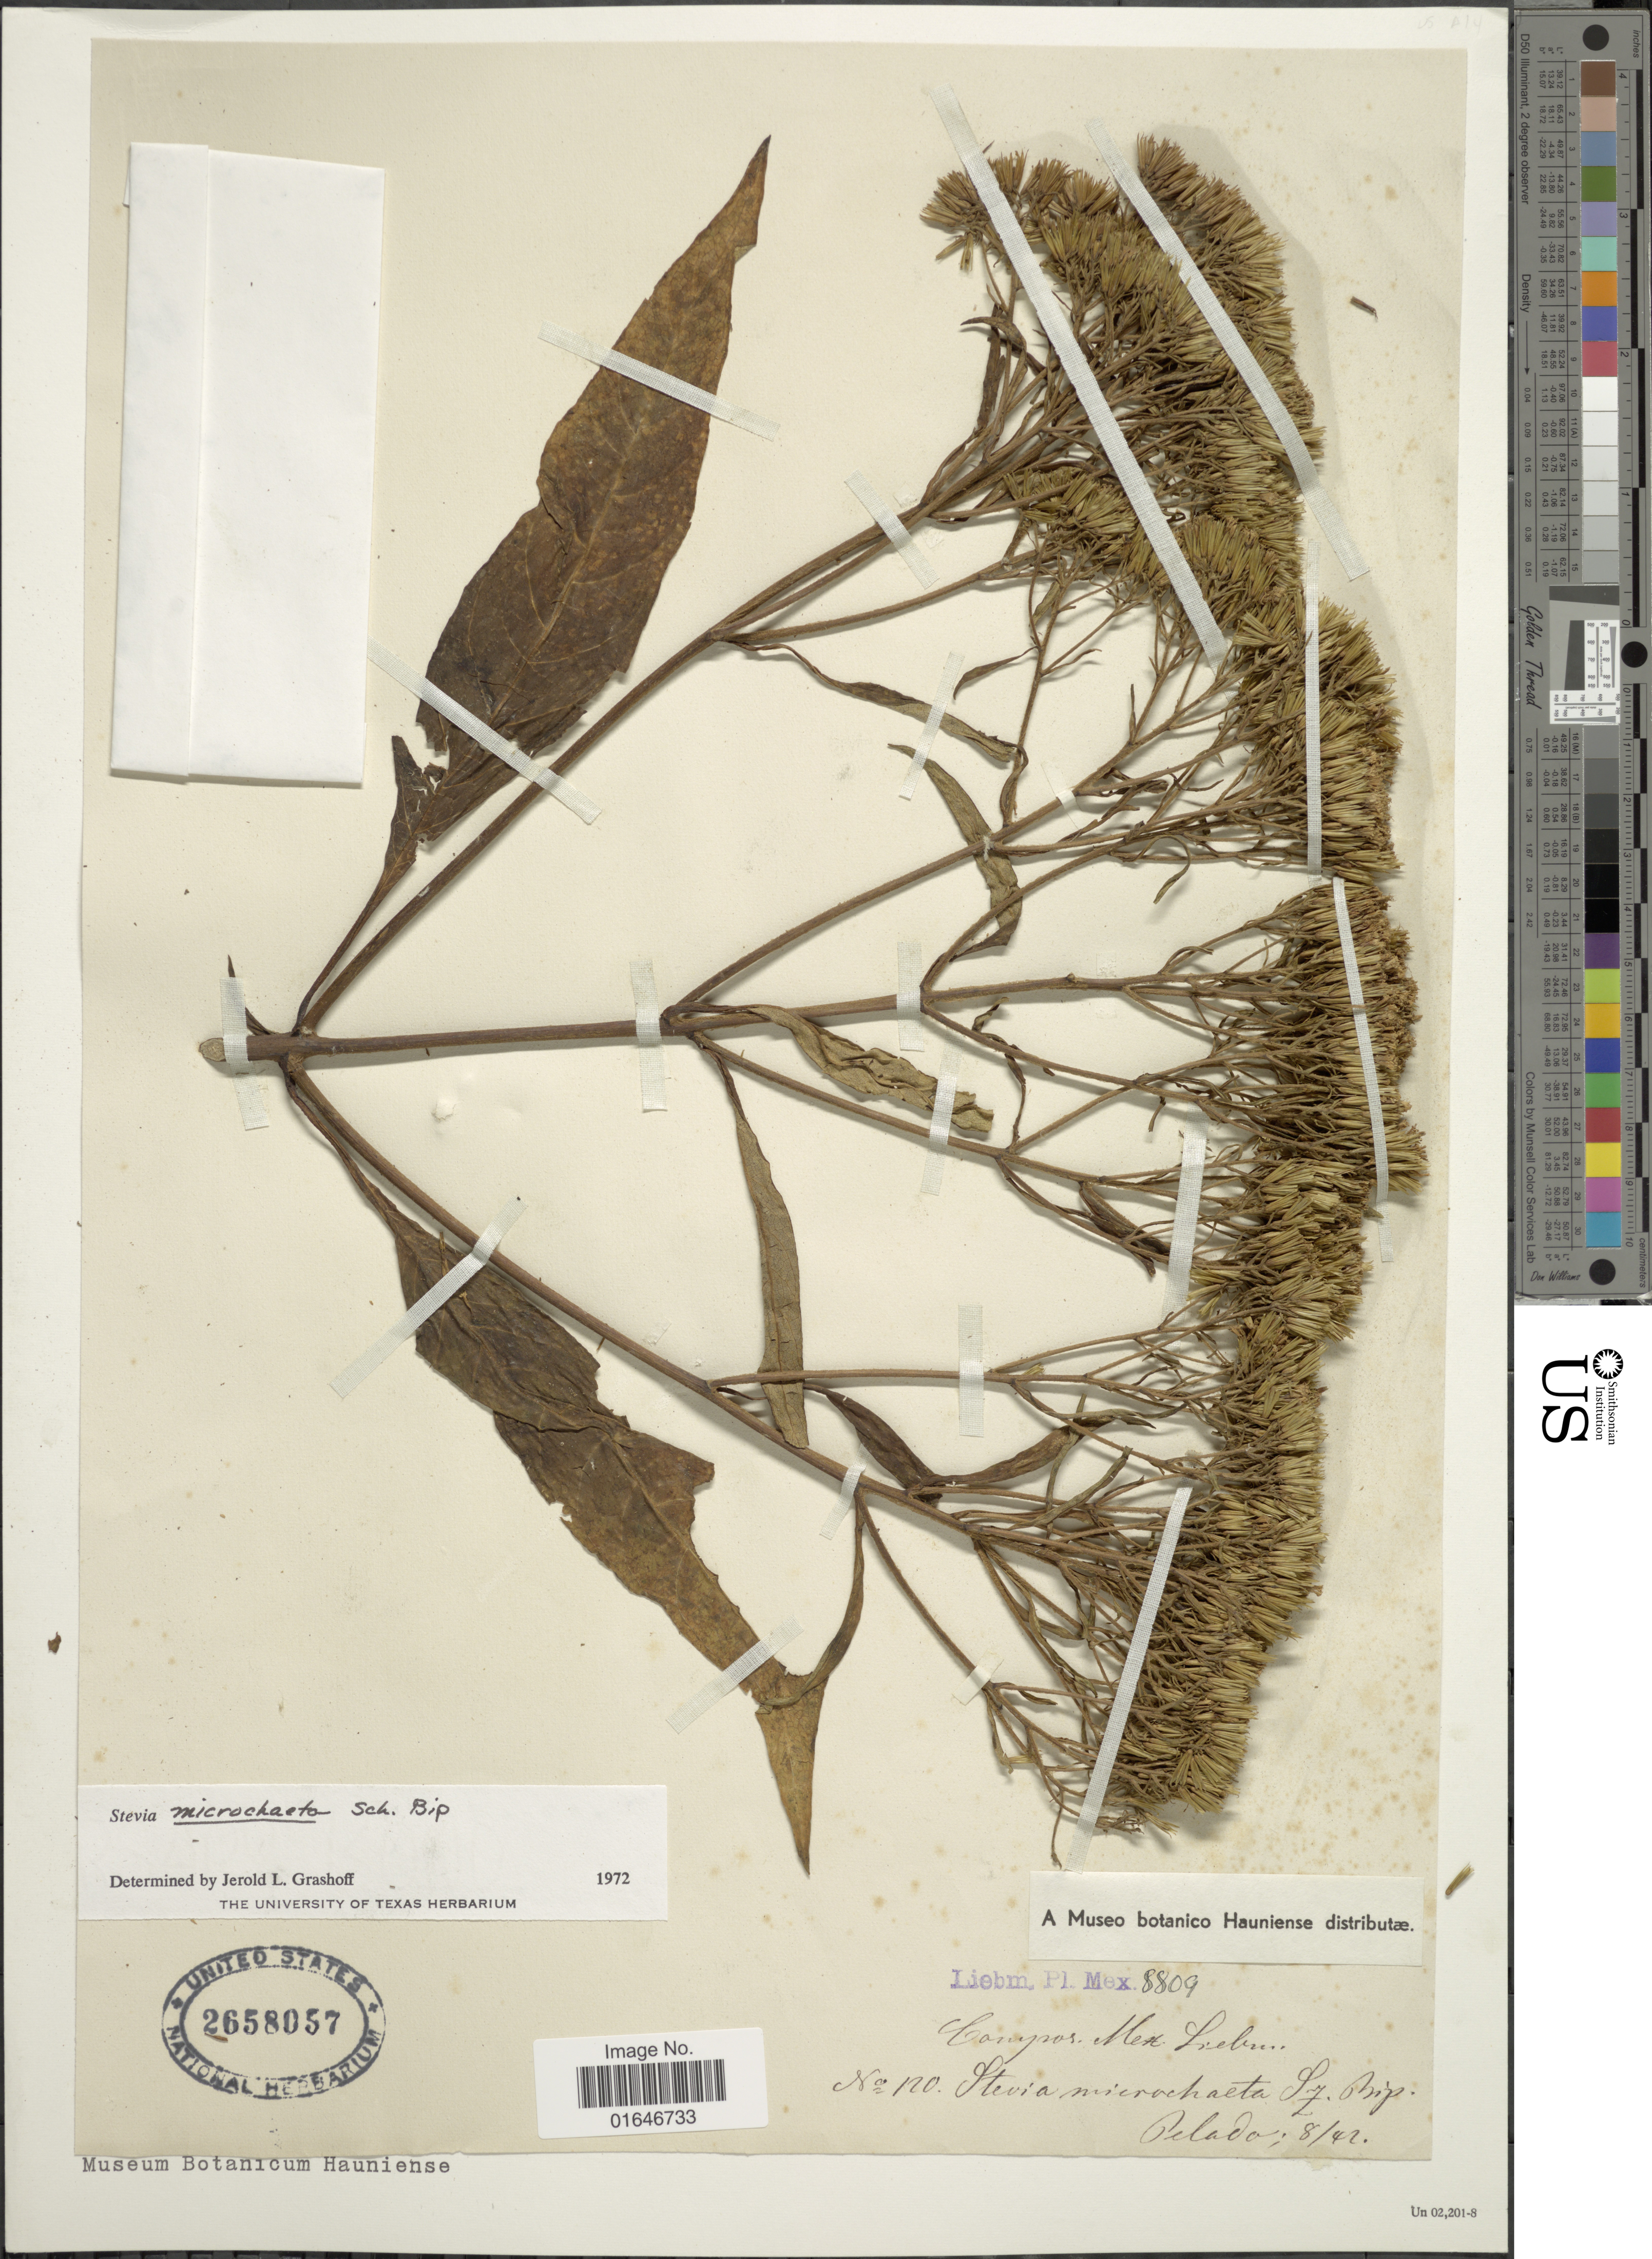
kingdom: Plantae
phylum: Tracheophyta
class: Magnoliopsida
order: Asterales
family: Asteraceae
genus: Stevia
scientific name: Stevia microchaeta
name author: Sch. Bip.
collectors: F. M. Liebmann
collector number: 120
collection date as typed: Transcribed d/m/y: /8/42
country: Mexico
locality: Pelado.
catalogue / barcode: US 2658057